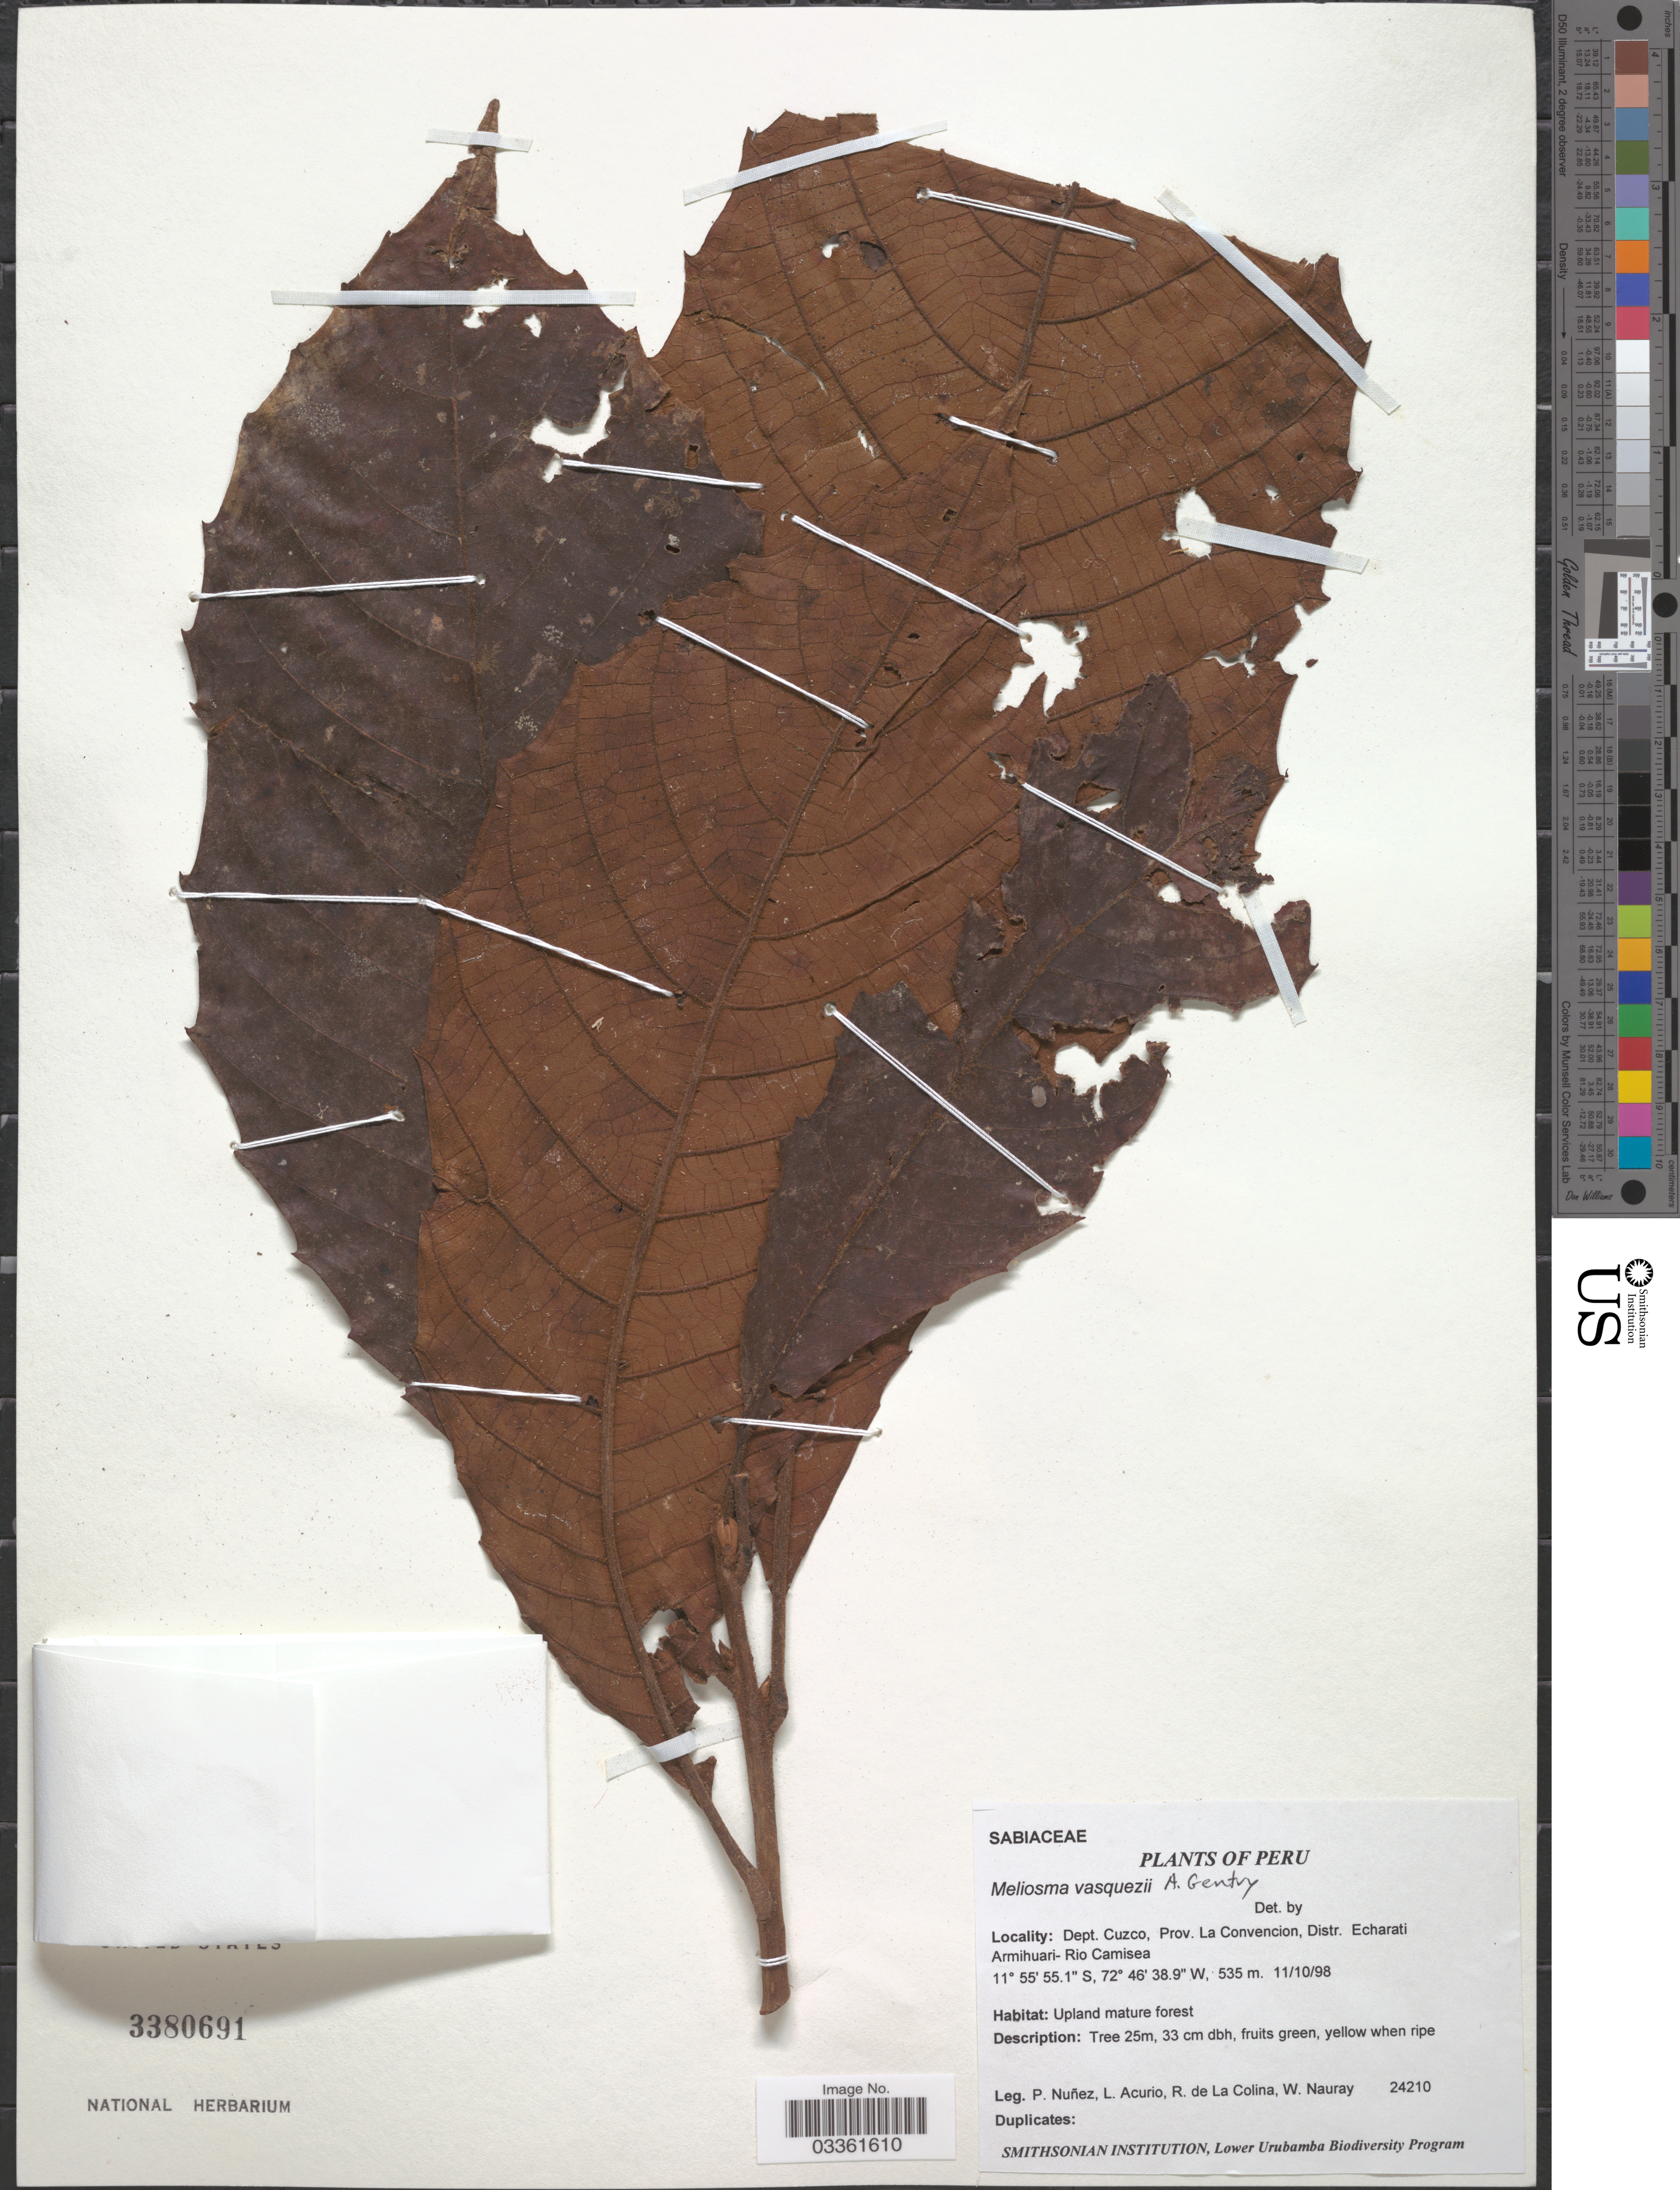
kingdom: Plantae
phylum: Tracheophyta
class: Magnoliopsida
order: Proteales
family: Sabiaceae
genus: Meliosma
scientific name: Meliosma vasquezii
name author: Gentry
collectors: P. Nuñez V., L. Acurio, R. de La Colina & W. Nauray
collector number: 24210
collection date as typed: Transcribed d/m/y: 11/10/98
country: Peru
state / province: Cusco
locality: Dept. Cuzco, Prov. La Convencion, Distr. Echarati Armihuari-Rio Camisea.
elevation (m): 535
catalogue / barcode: US 3380691